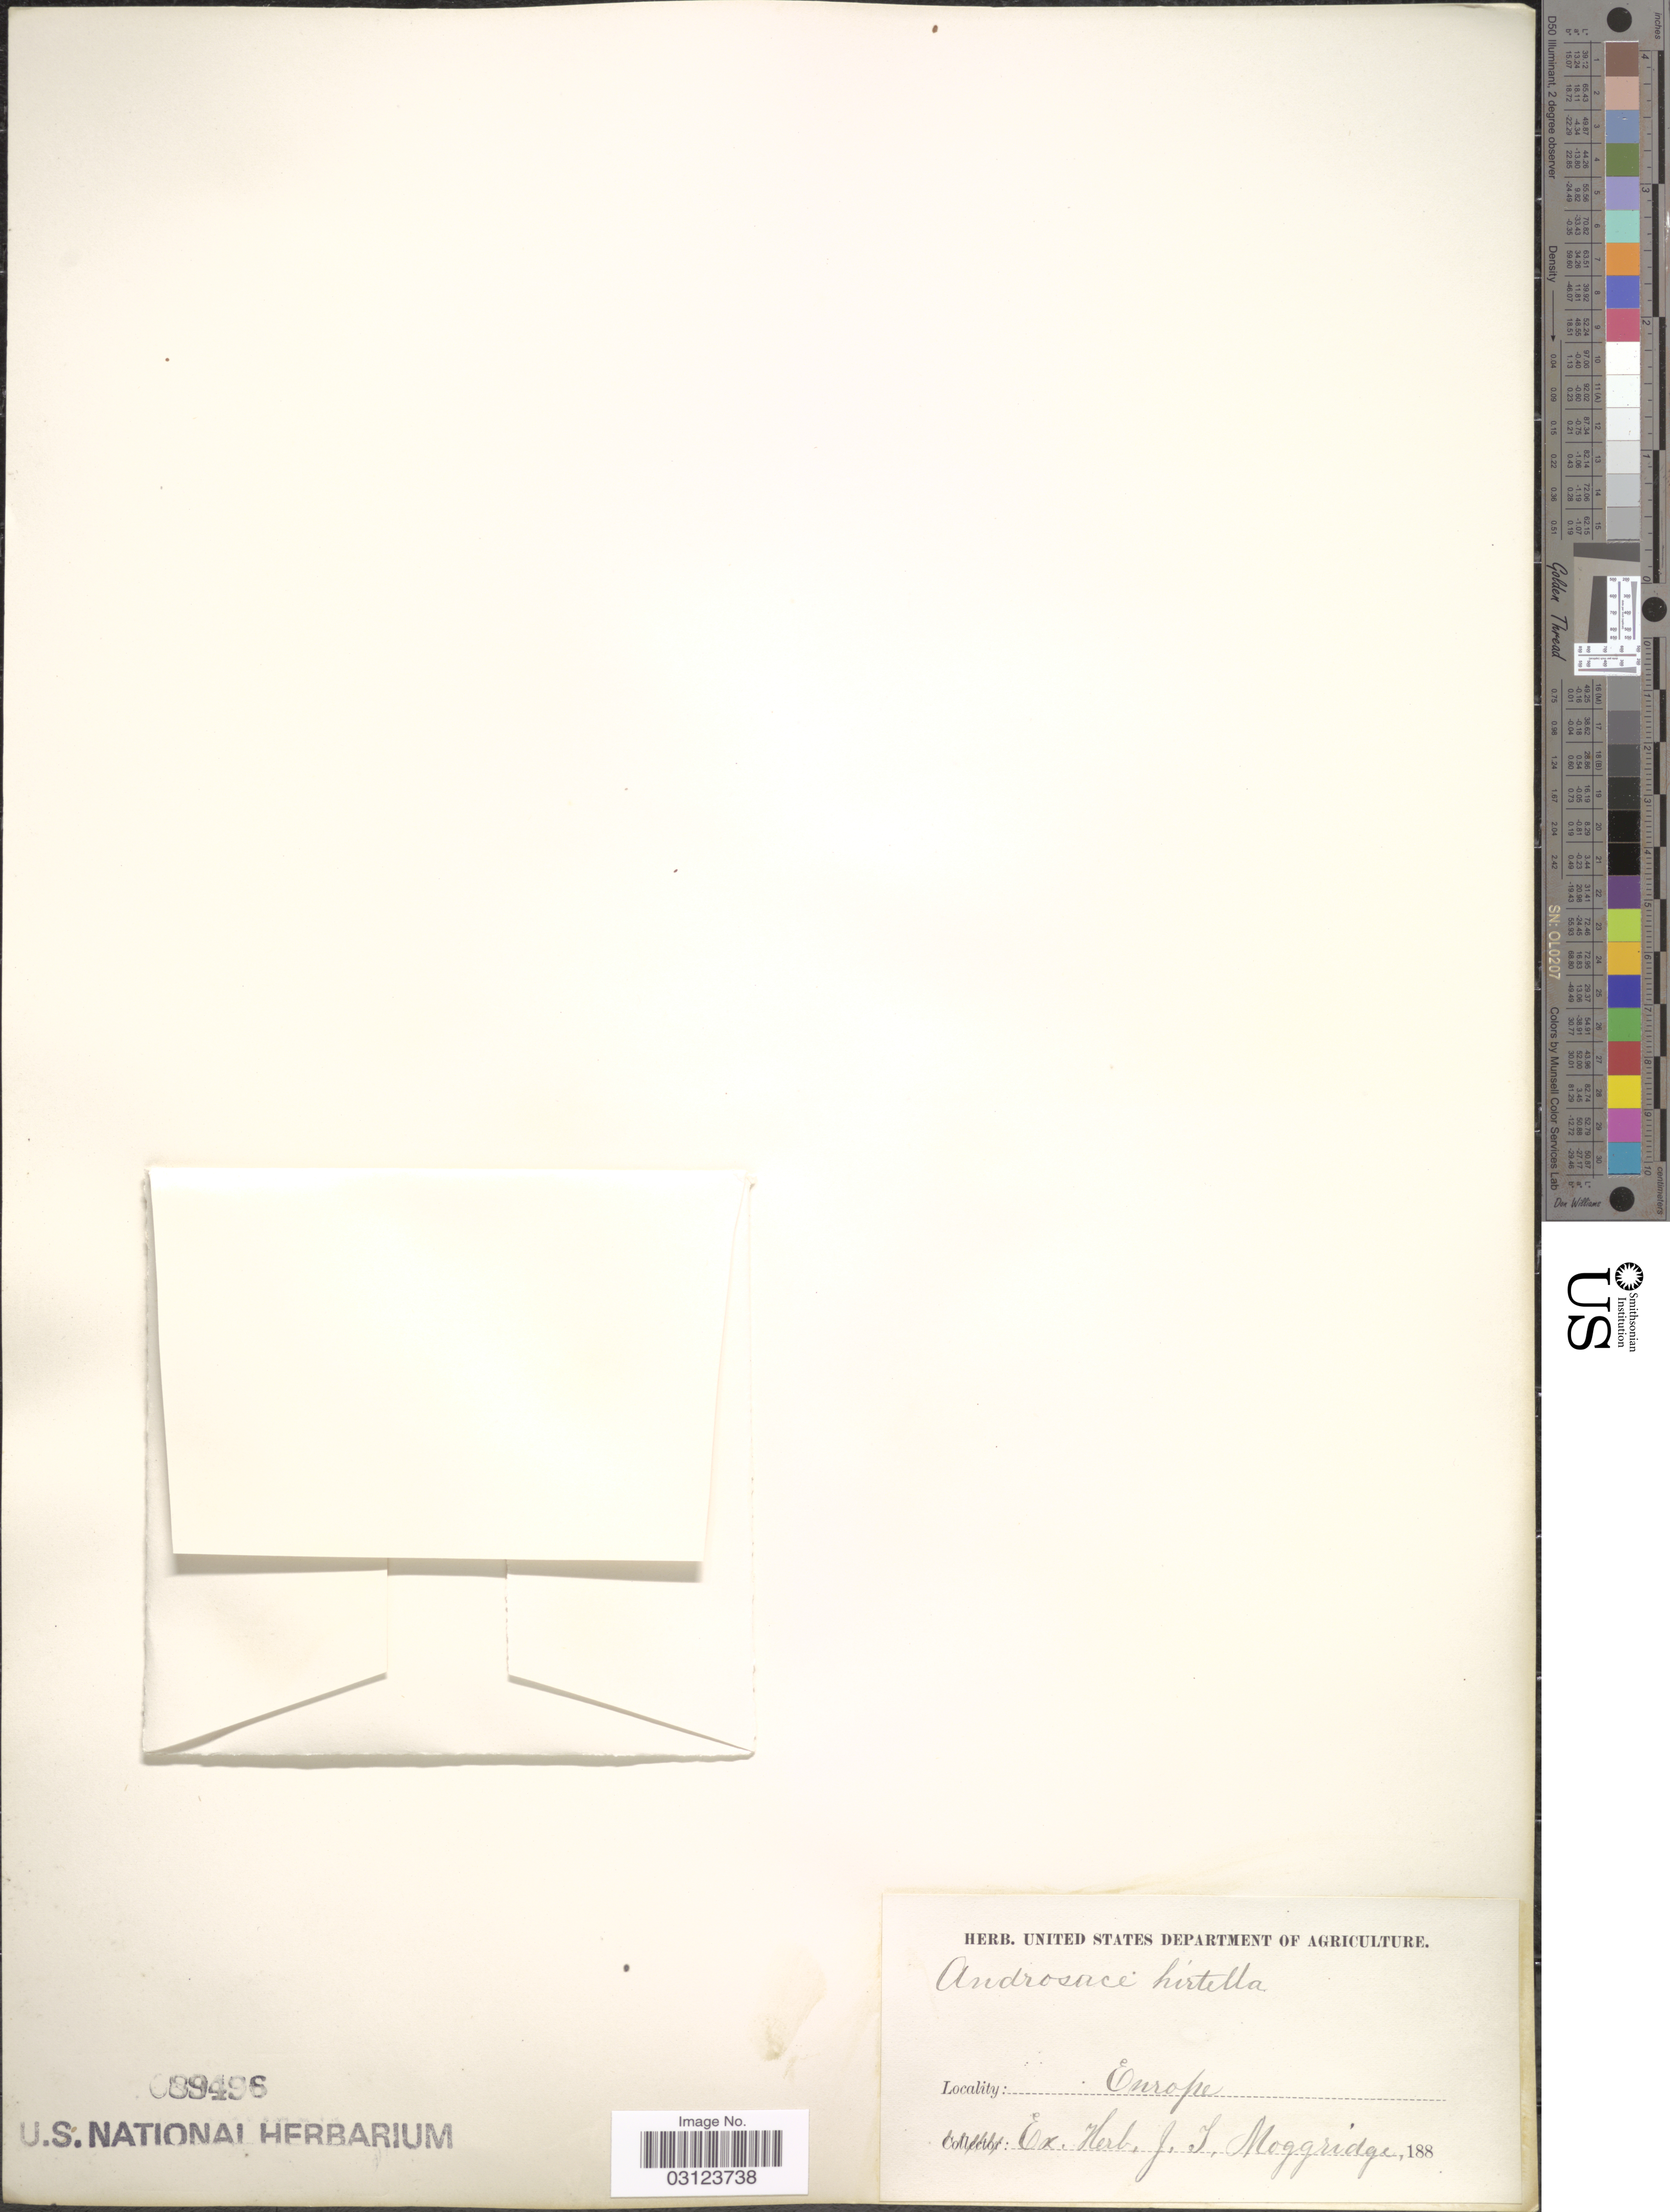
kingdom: Plantae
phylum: Tracheophyta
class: Magnoliopsida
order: Ericales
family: Primulaceae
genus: Androsace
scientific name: Androsace hirtella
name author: L. Dufour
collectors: ex herb. J.T. Moggridge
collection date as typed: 188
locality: Europe.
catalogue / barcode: US 89496